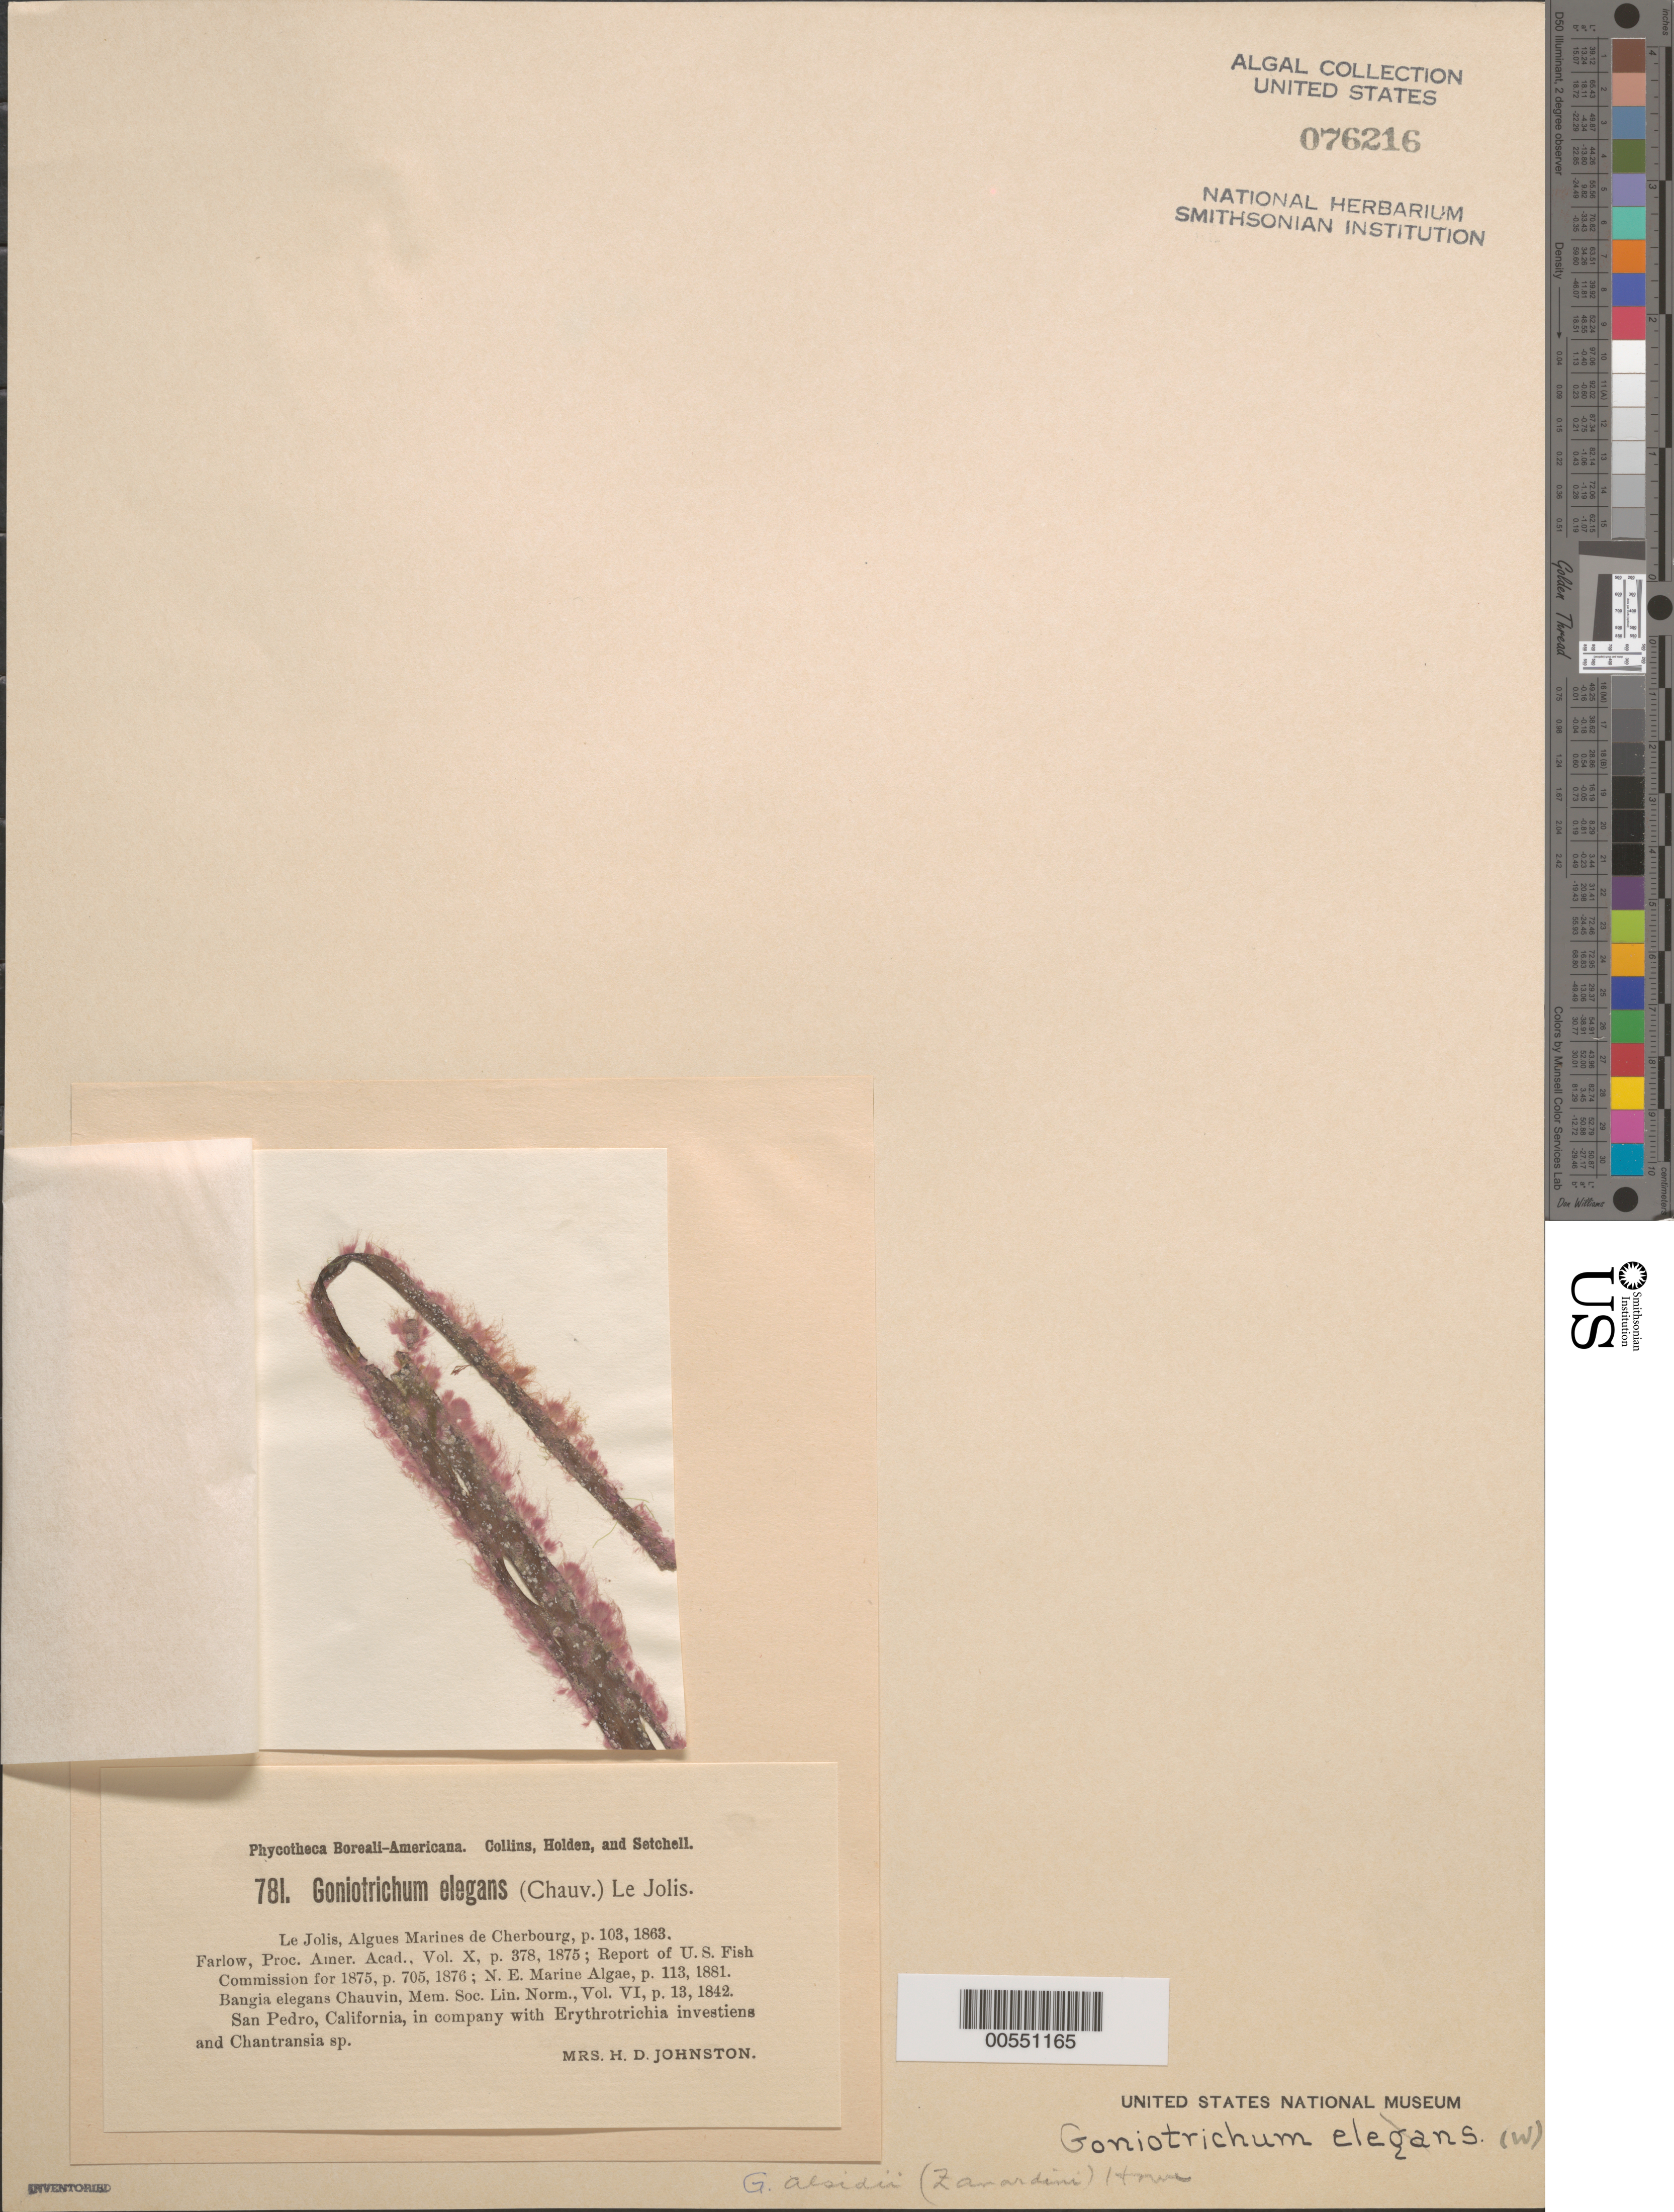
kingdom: Plantae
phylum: Rhodophyta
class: Stylonematophyceae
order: Stylonematales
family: Stylonemataceae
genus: Stylonema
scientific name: Stylonema alsidii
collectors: Mrs. H. D. Johnston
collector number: PB-A 781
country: United States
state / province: California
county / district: Los Angeles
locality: San Pedro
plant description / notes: Collins, Holden & Setchell, Phycotheca Boreali-Americana, as Goniotrichum elegans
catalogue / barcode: US 76216